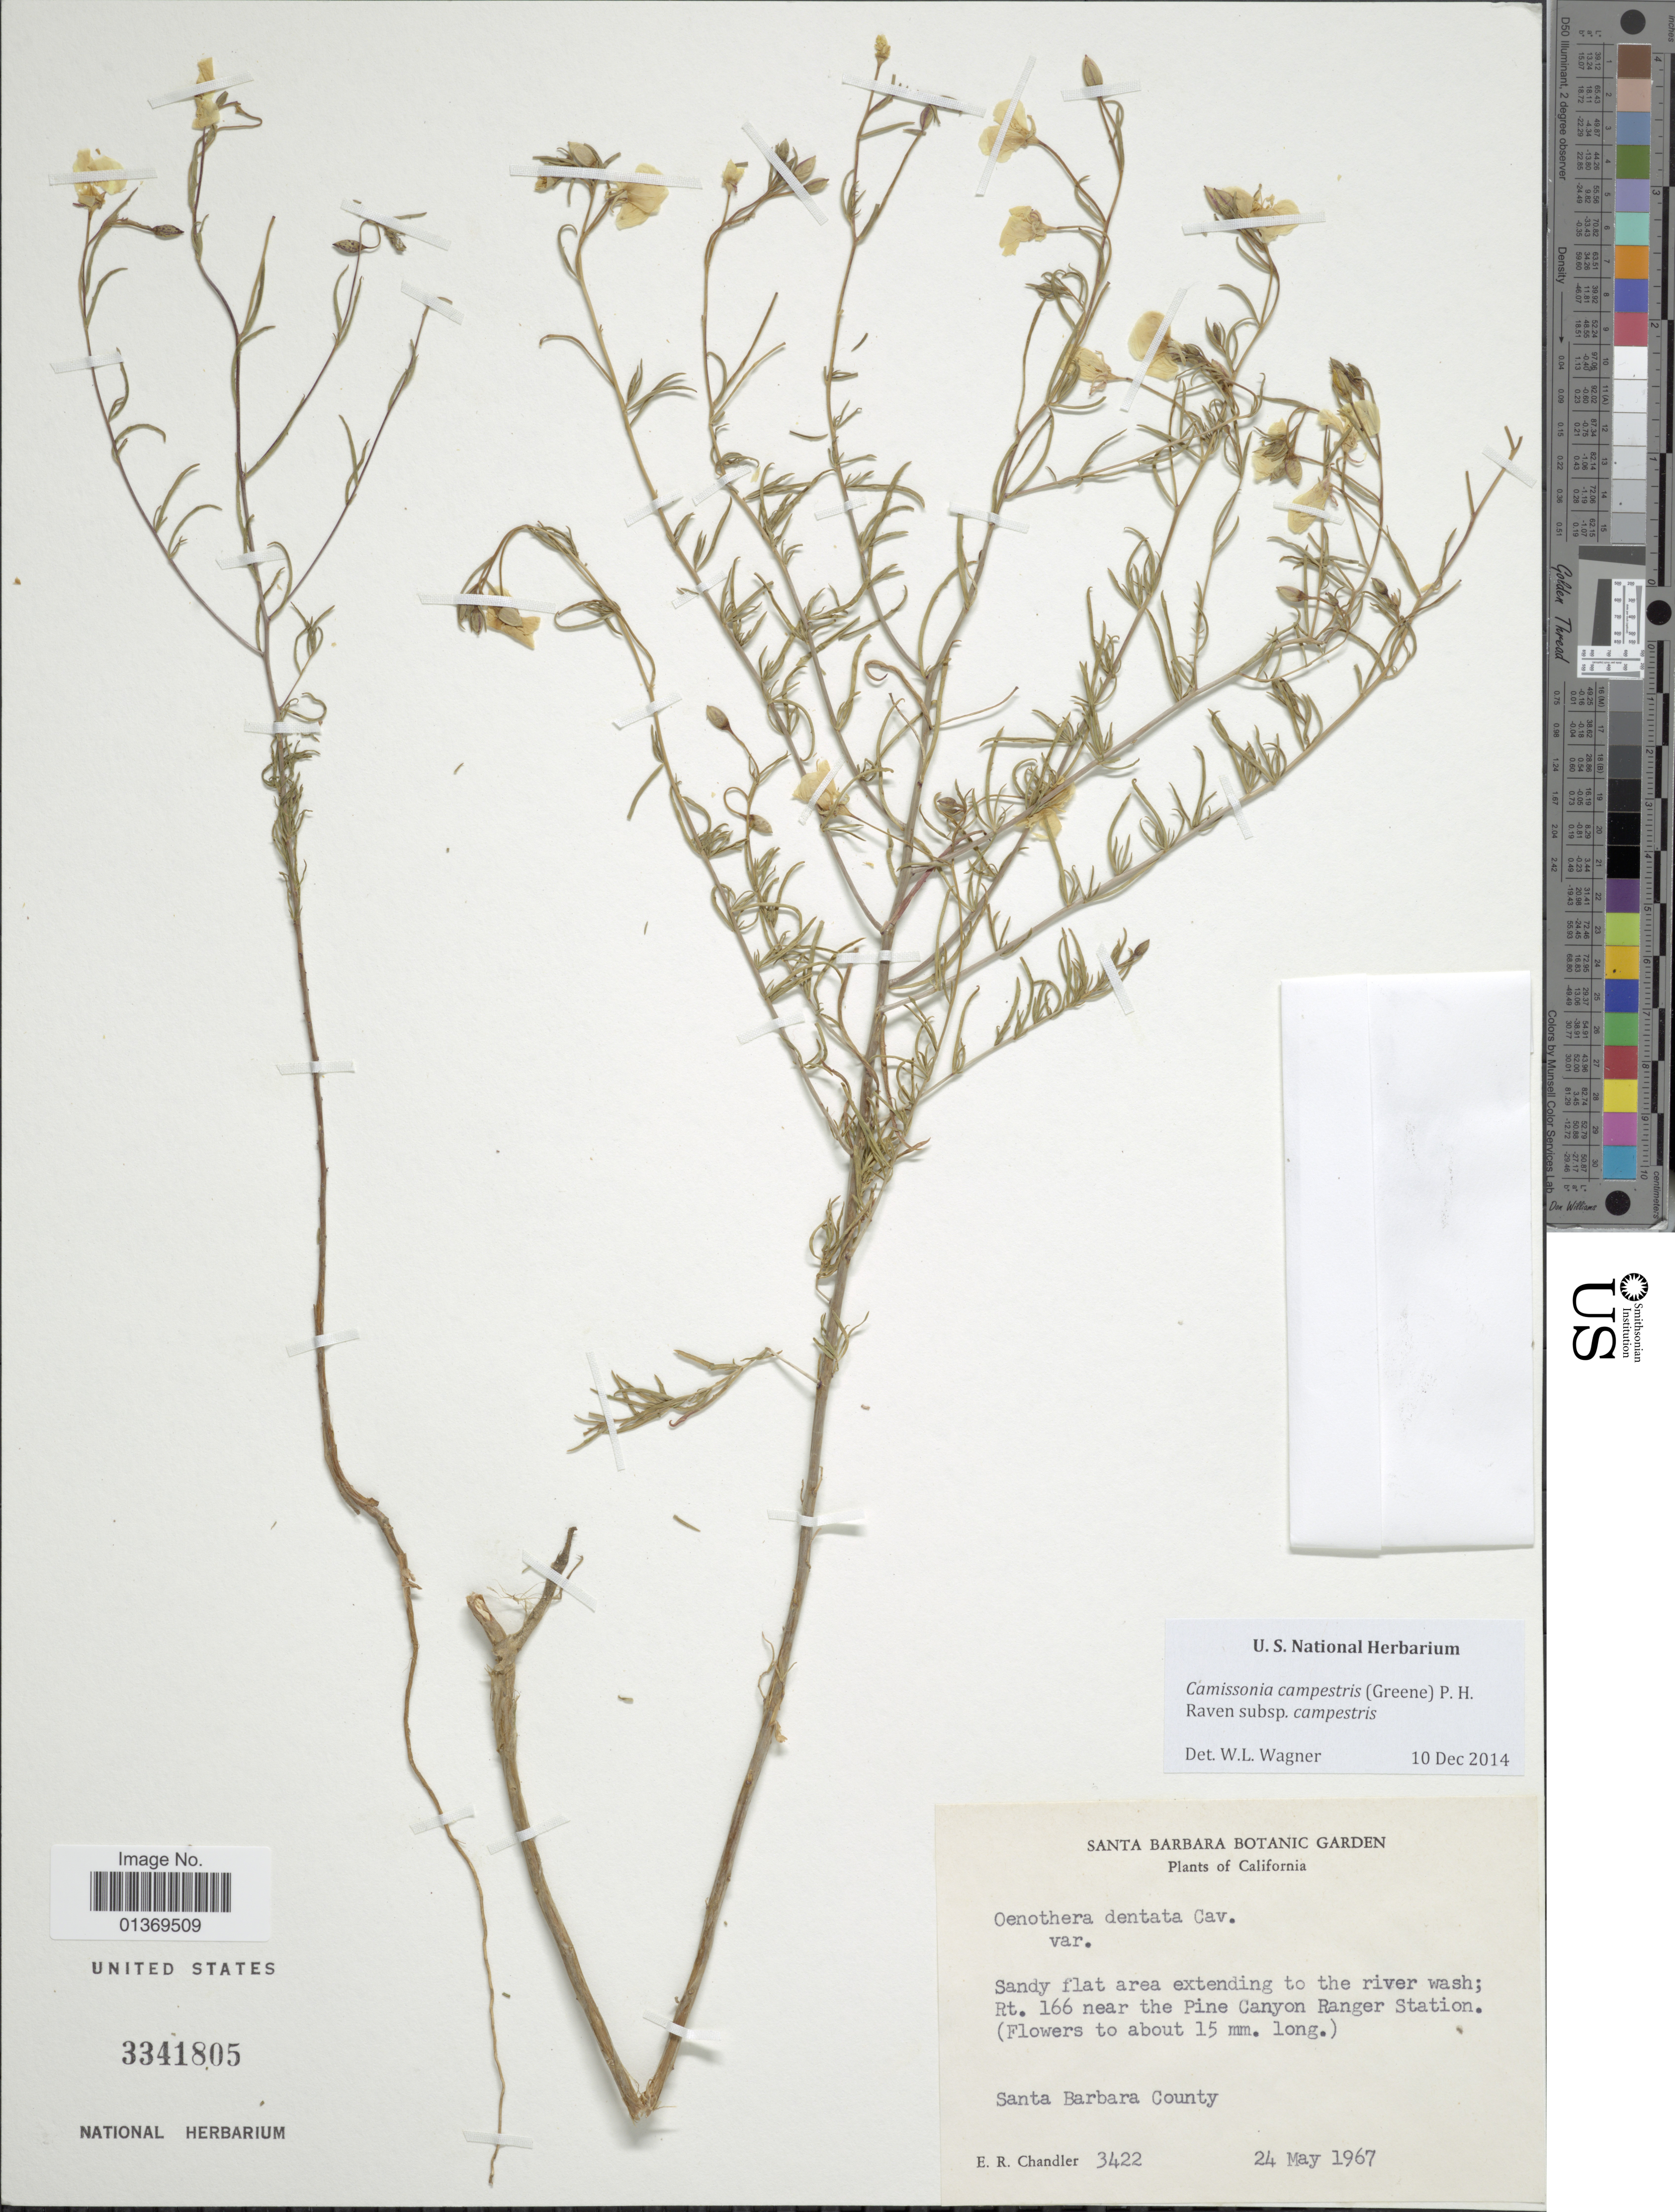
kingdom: Plantae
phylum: Tracheophyta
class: Magnoliopsida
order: Myrtales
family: Onagraceae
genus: Camissonia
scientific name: Camissonia campestris subsp. campestris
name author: (Greene) P.H. Raven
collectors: E. Chandler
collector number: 3422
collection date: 1967-05-24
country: United States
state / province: California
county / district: Santa Barbara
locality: Sandy flat area extending to the river wash; Rt. 166 near the Pine Canyon Ranger Station, Santa Barbara County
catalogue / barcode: US 3341805